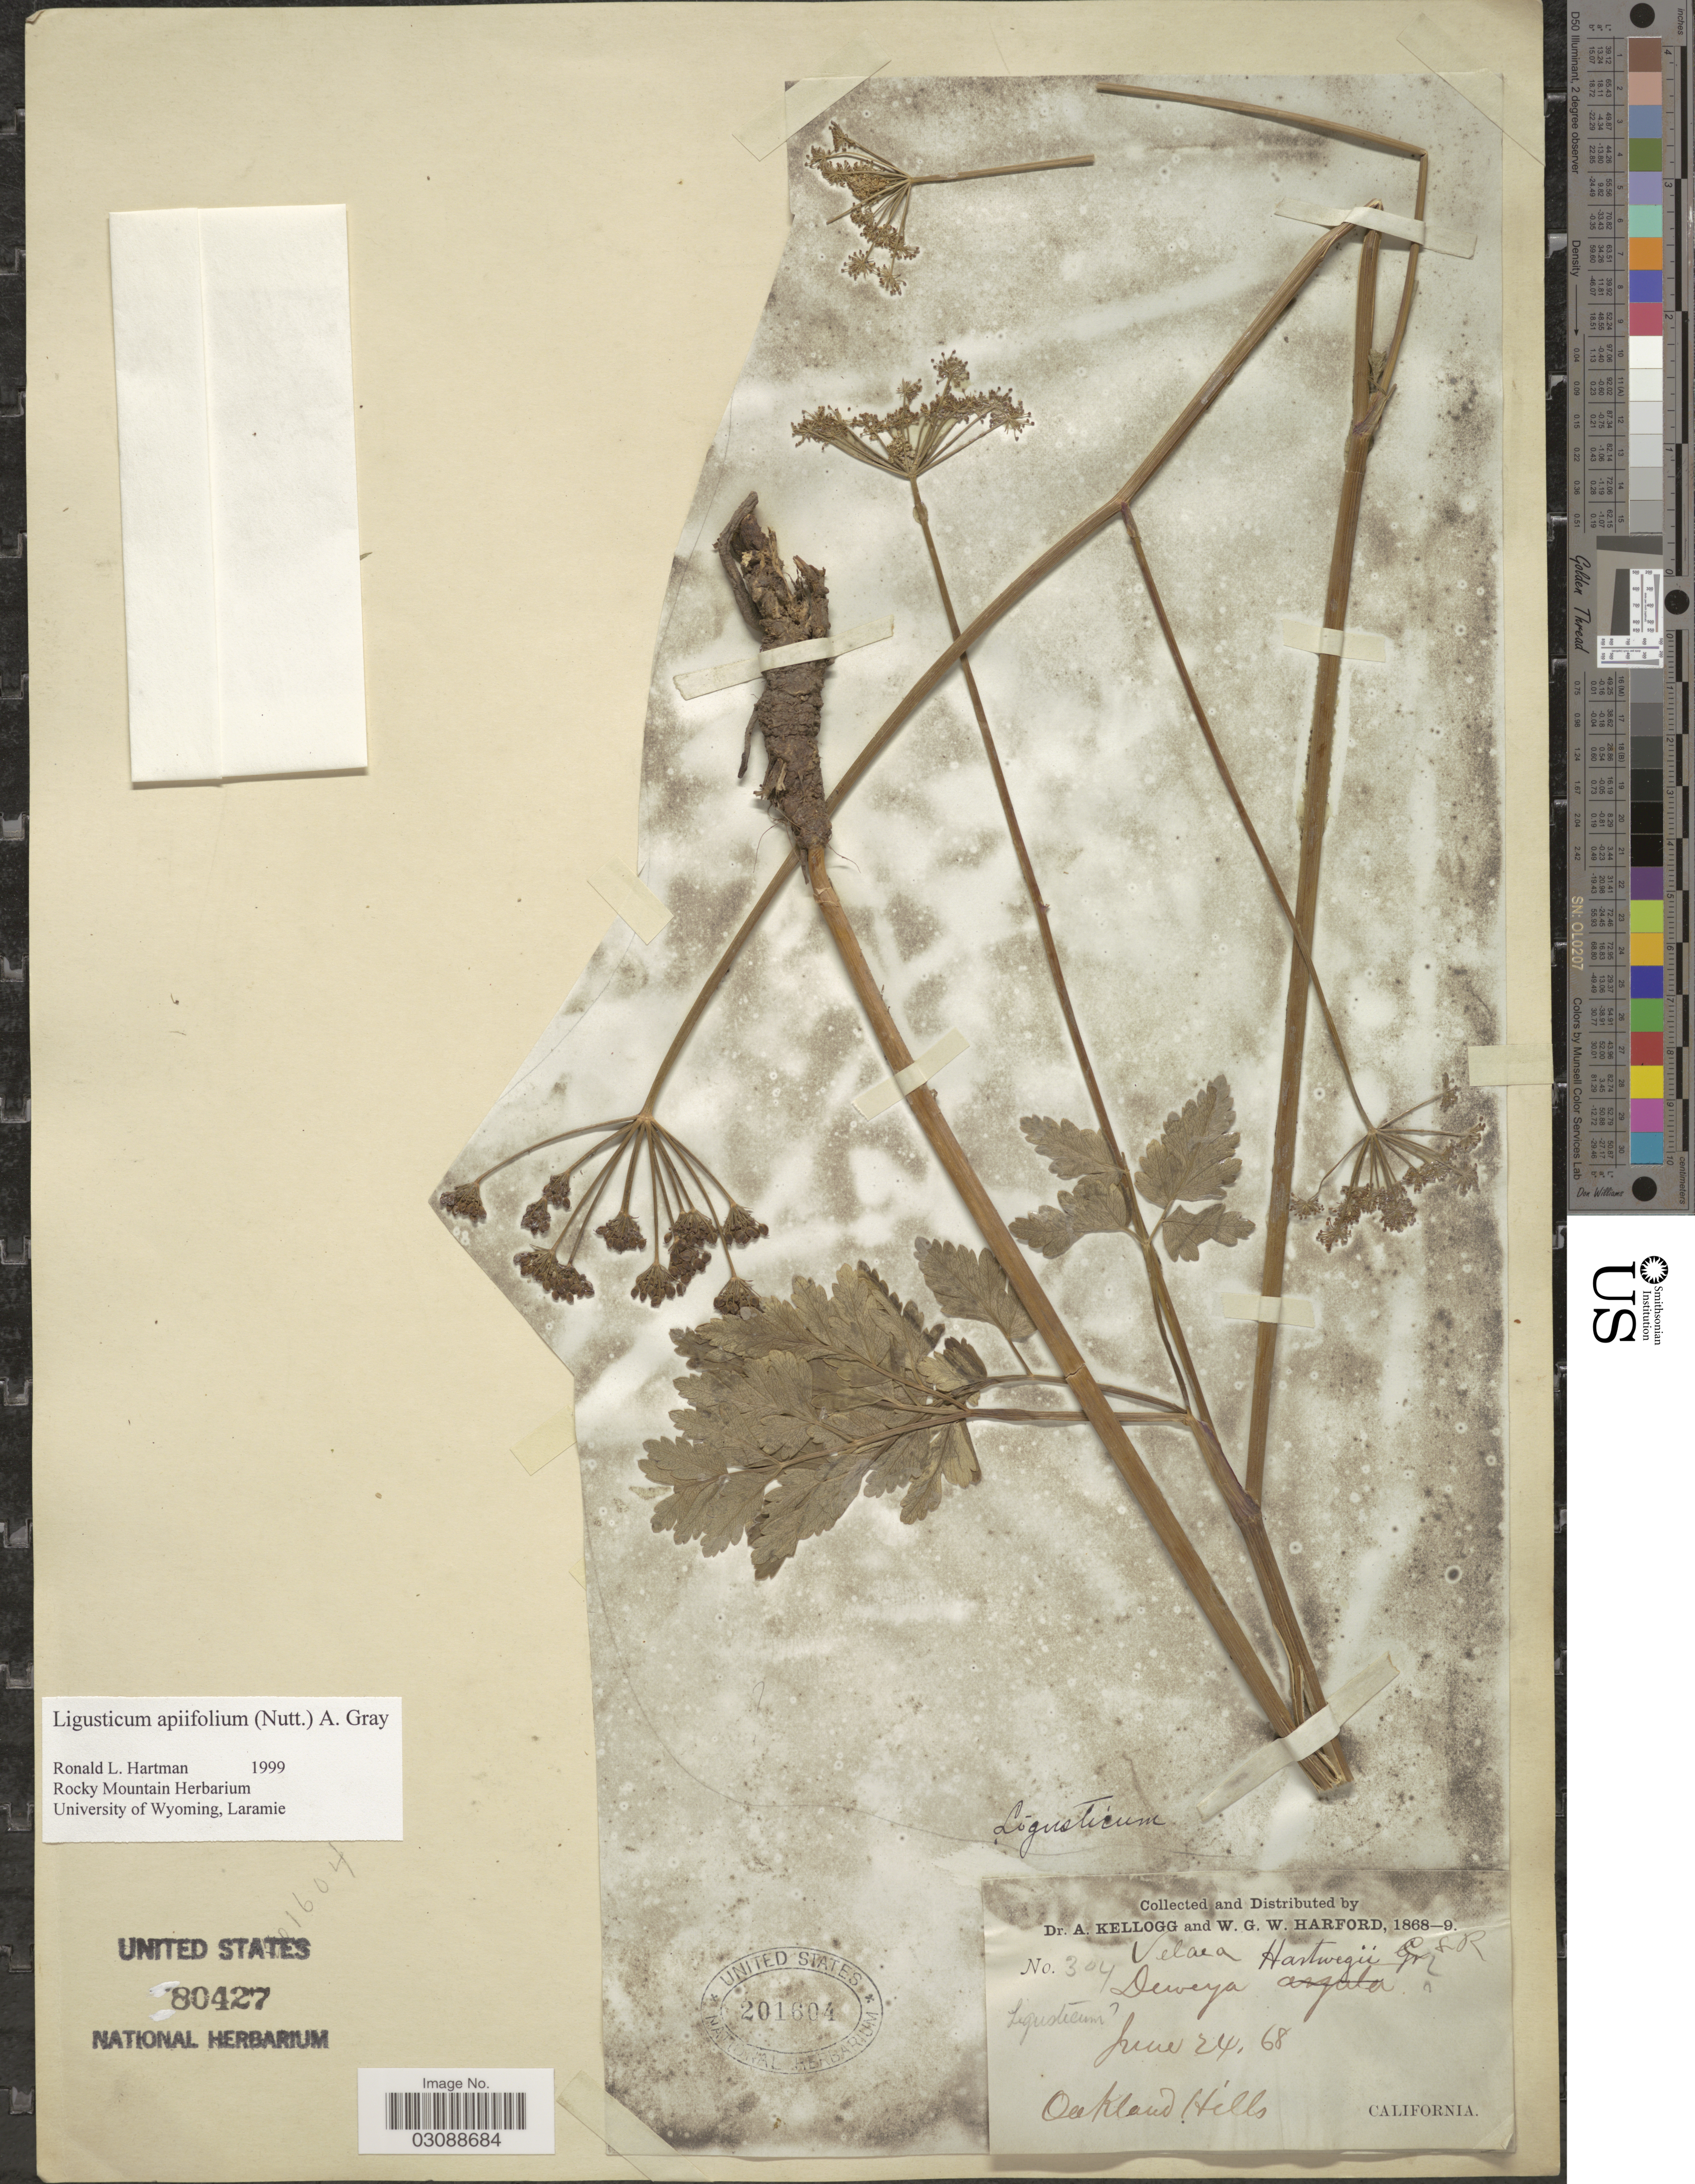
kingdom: Plantae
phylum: Tracheophyta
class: Magnoliopsida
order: Apiales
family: Apiaceae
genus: Ligusticum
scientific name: Ligusticum apiifolium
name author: (Nutt. ex Torr. & A. Gray) A. Gray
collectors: A. Kellogg & W. G. W. Harford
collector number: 304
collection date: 1868-06-24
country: United States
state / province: California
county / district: Alameda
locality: Oakland Hills.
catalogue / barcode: US 80427